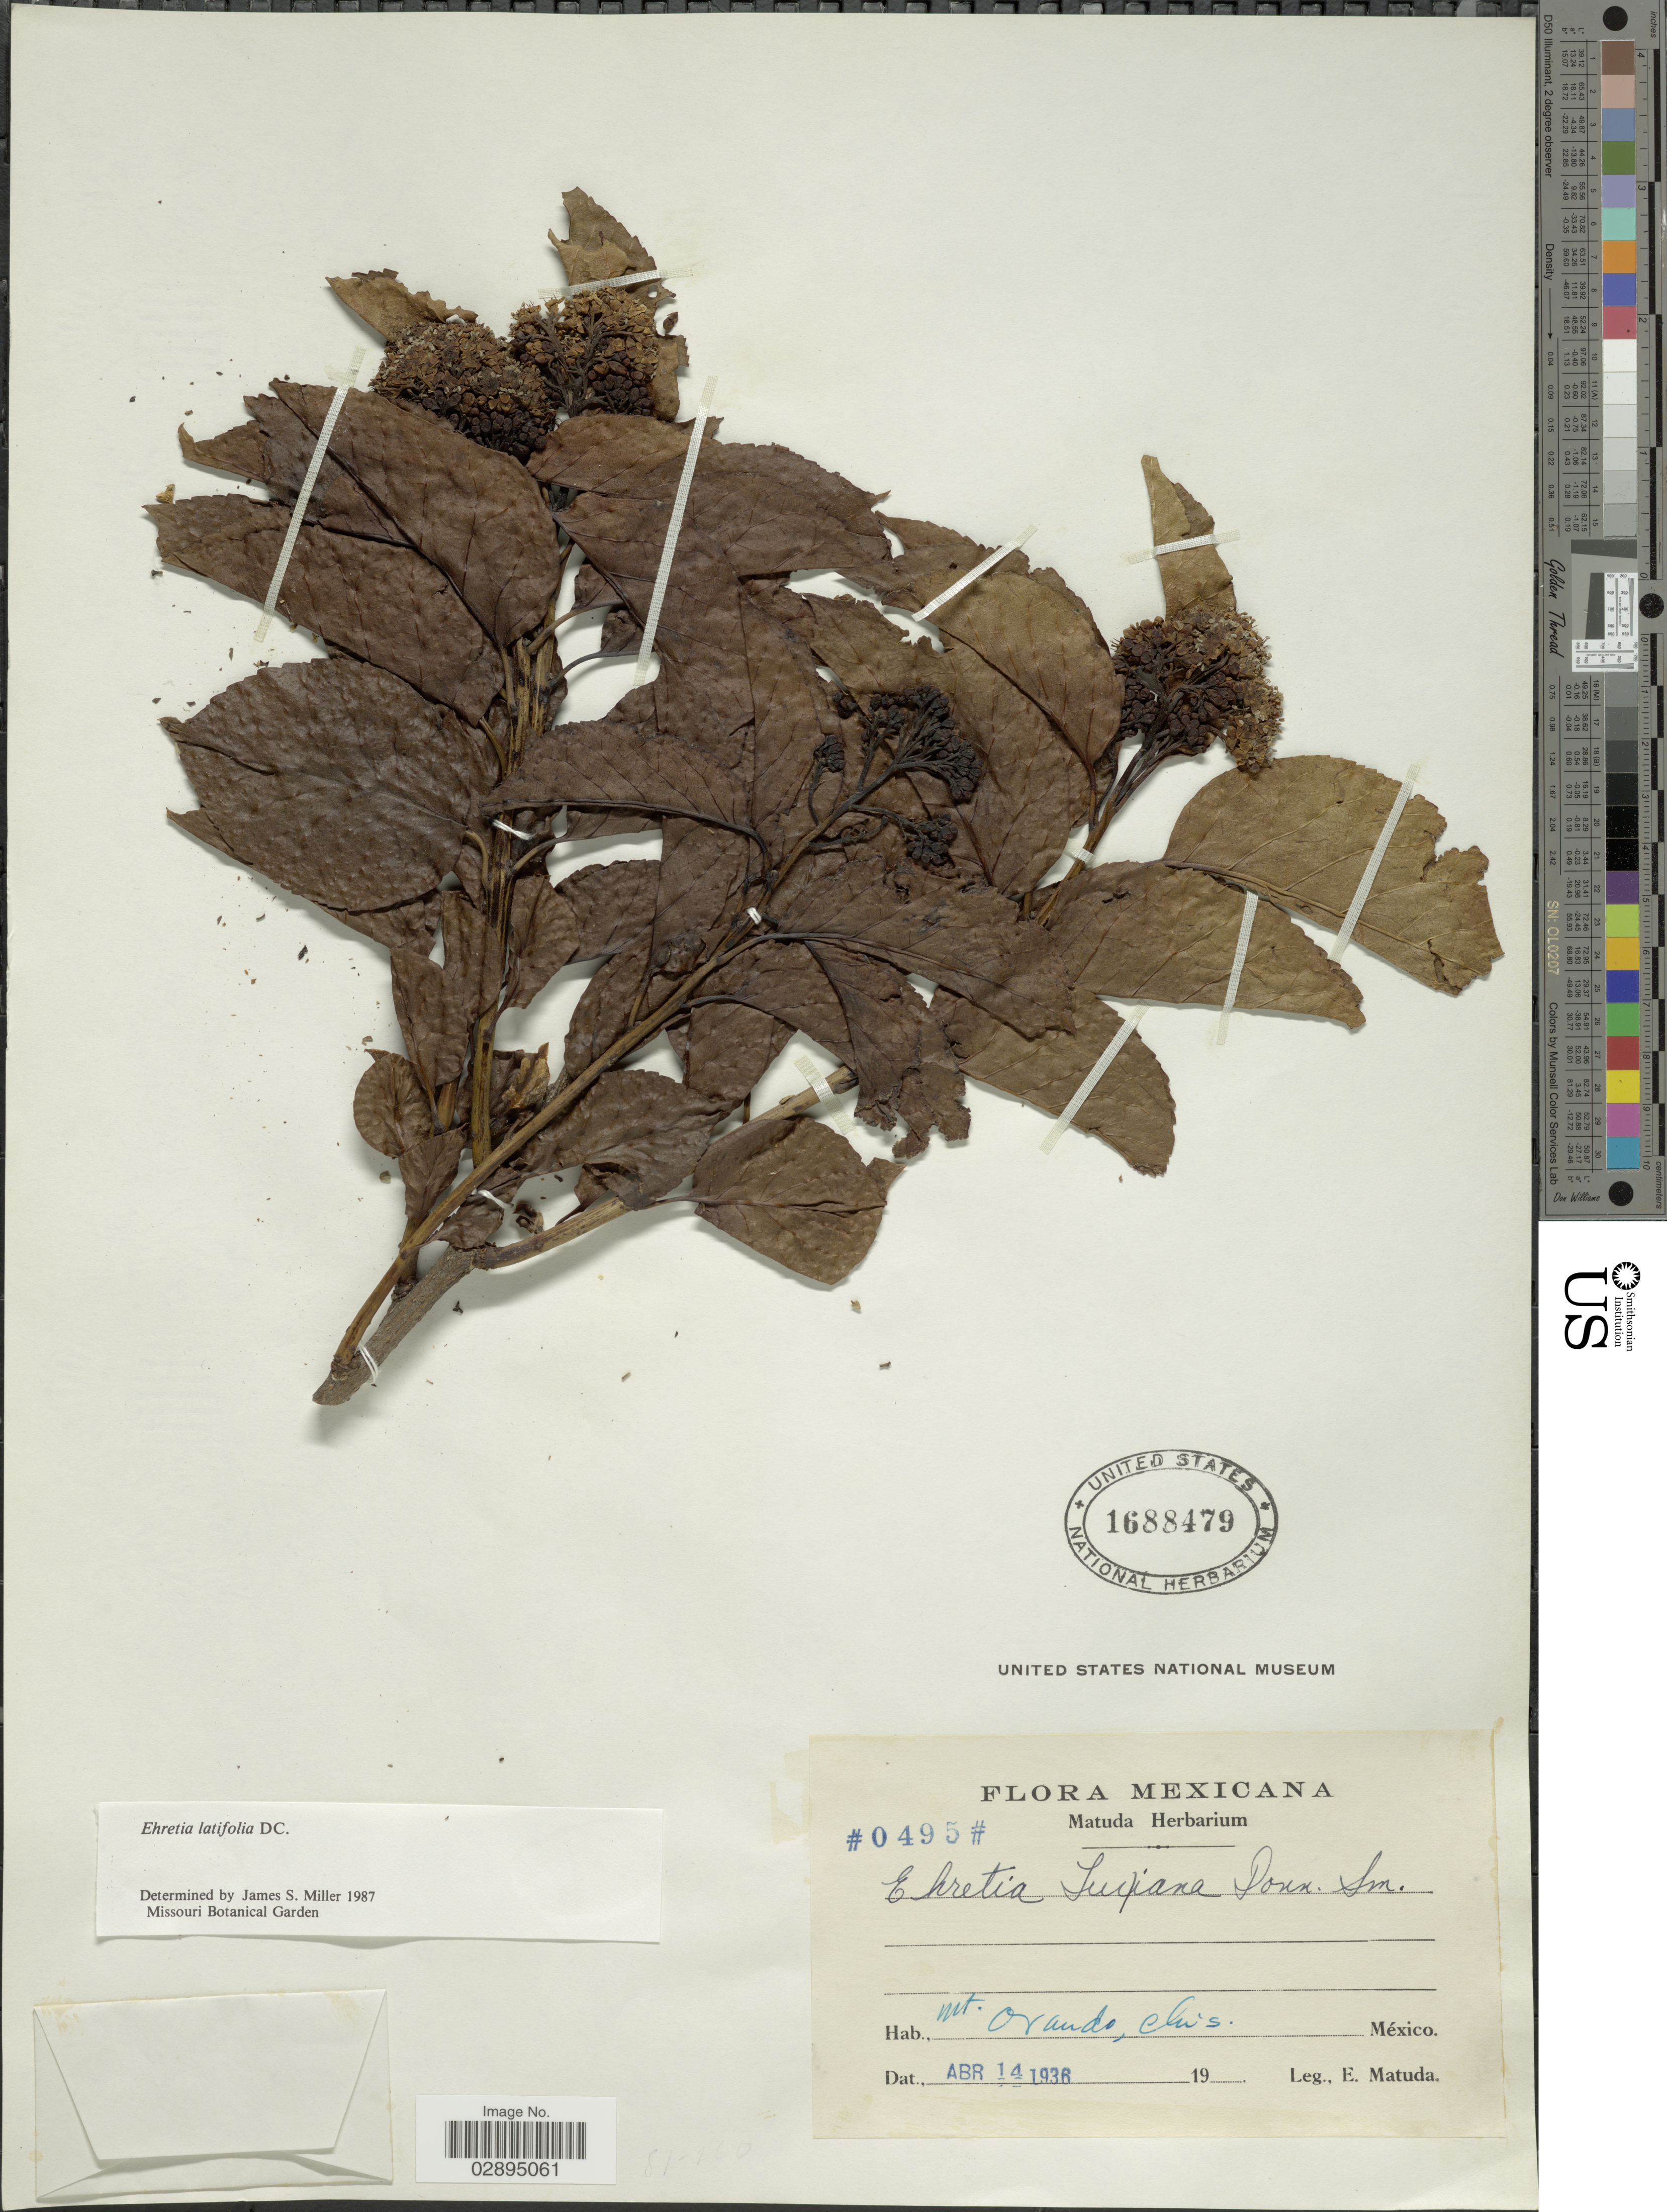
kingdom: Plantae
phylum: Tracheophyta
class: Magnoliopsida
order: Boraginales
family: Ehretiaceae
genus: Ehretia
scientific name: Ehretia latifolia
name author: DC.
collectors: E. Matuda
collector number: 0495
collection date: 1936-04-14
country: Mexico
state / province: Chiapas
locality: Mt. Orando, Chis.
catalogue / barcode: US 1688479